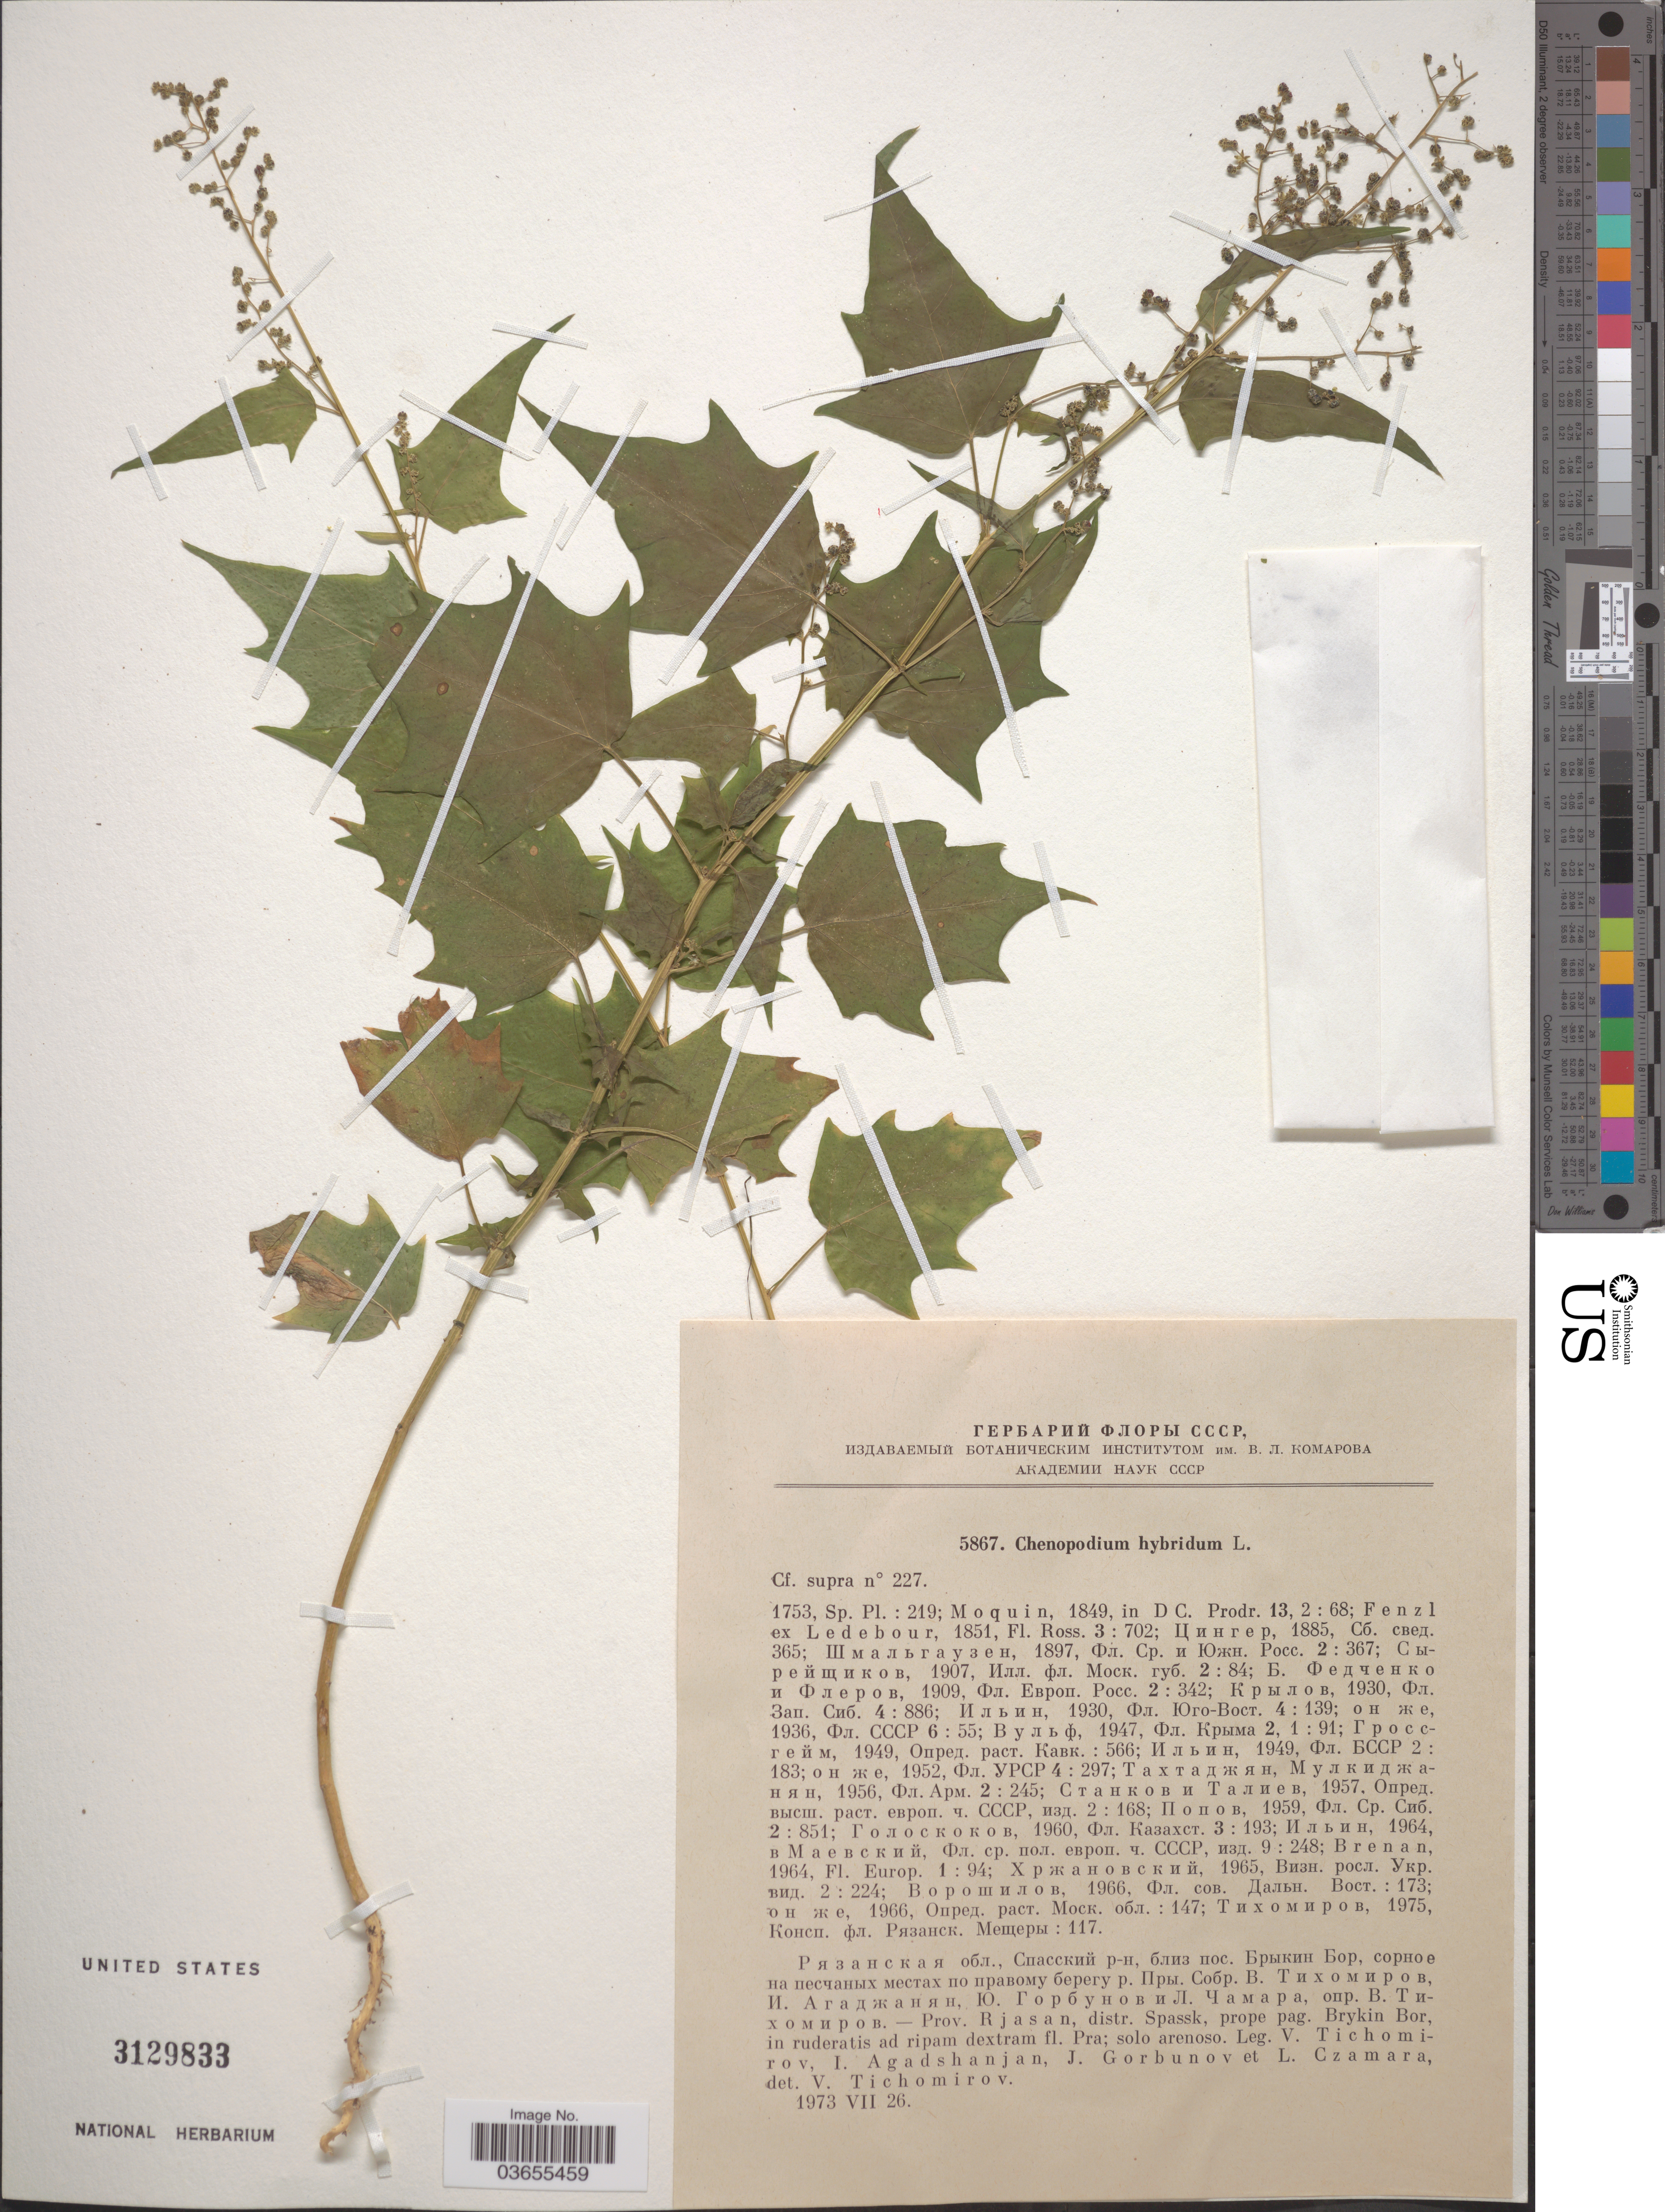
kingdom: Plantae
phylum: Tracheophyta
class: Magnoliopsida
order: Caryophyllales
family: Amaranthaceae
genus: Chenopodium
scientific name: Chenopodium hybridum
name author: L.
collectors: V. Tichomirov, I. Agadshanjan, J. Gorbunov & L. Czamara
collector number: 5867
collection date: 1973-07-26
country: Russian Federation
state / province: Ryazan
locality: Prov. Rjasan, distr. Spassk, prope pag. Brykin Bor.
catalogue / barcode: US 3129833